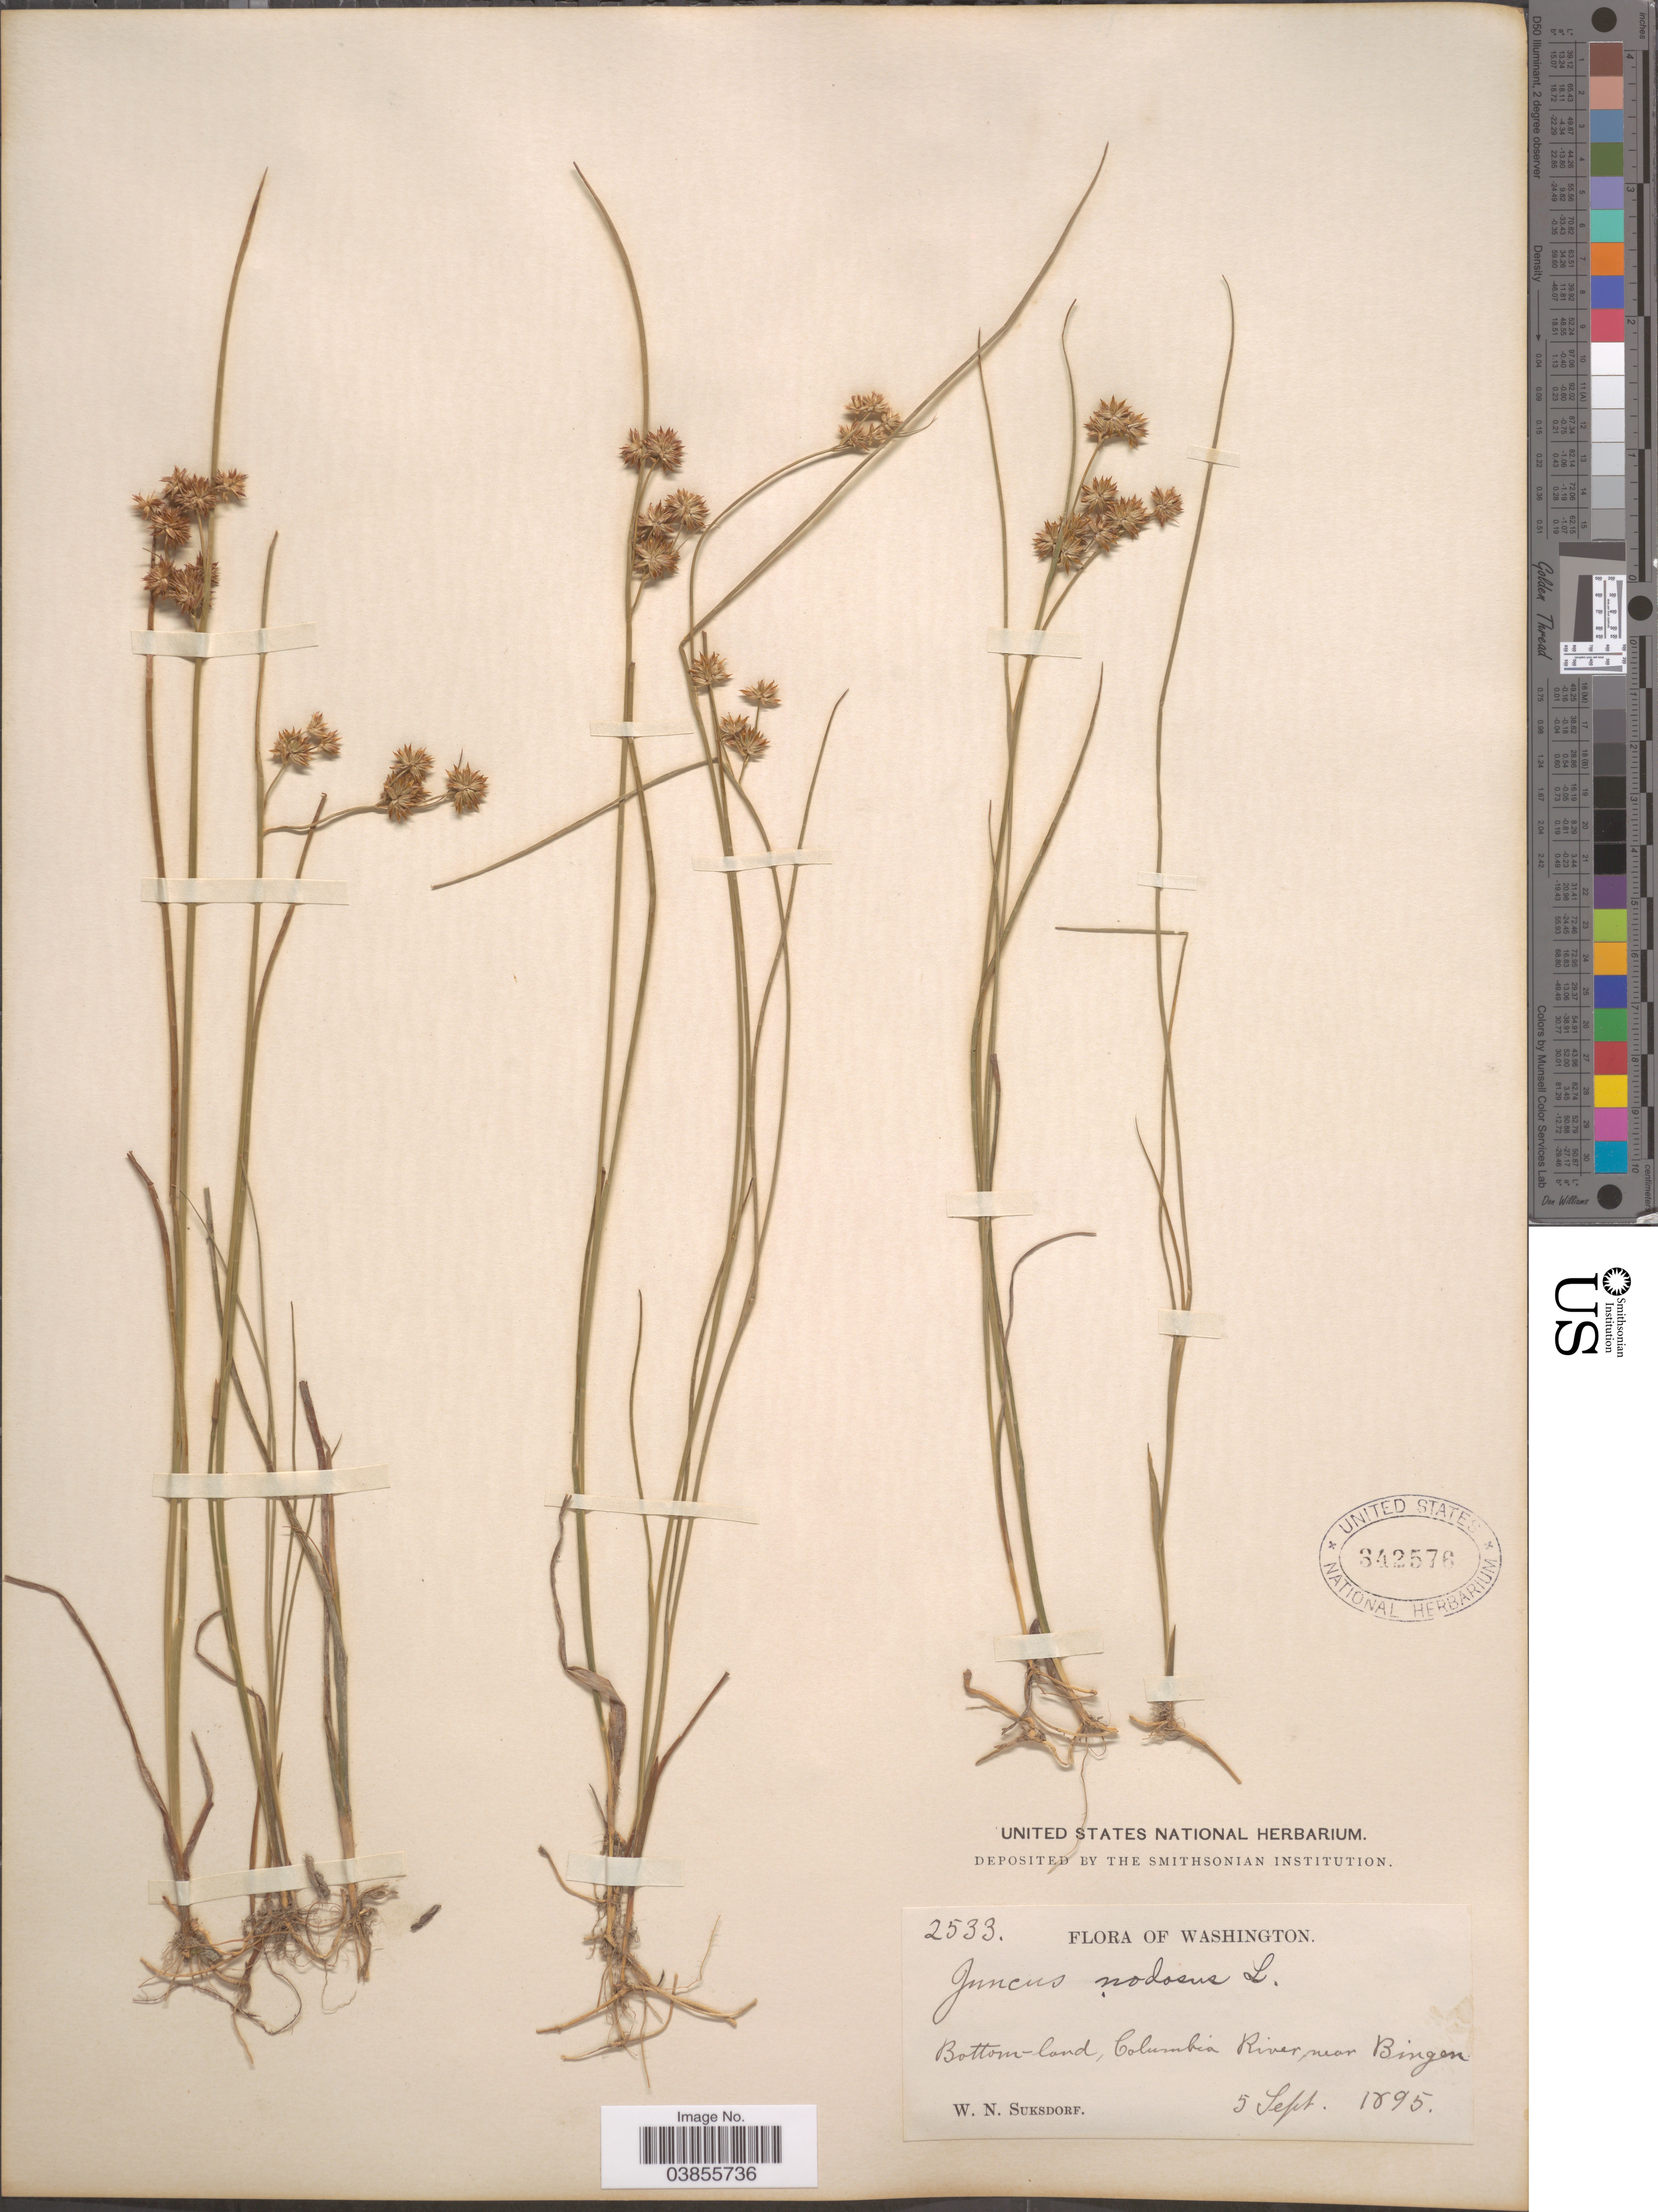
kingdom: Plantae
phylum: Tracheophyta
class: Liliopsida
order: Poales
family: Juncaceae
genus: Juncus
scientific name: Juncus nodosus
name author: L.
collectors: W. N. Suksdorf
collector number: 2533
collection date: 1895-09-05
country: United States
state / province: Washington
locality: Bottom-land, Columbia River, near Bingen.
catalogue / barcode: US 342576